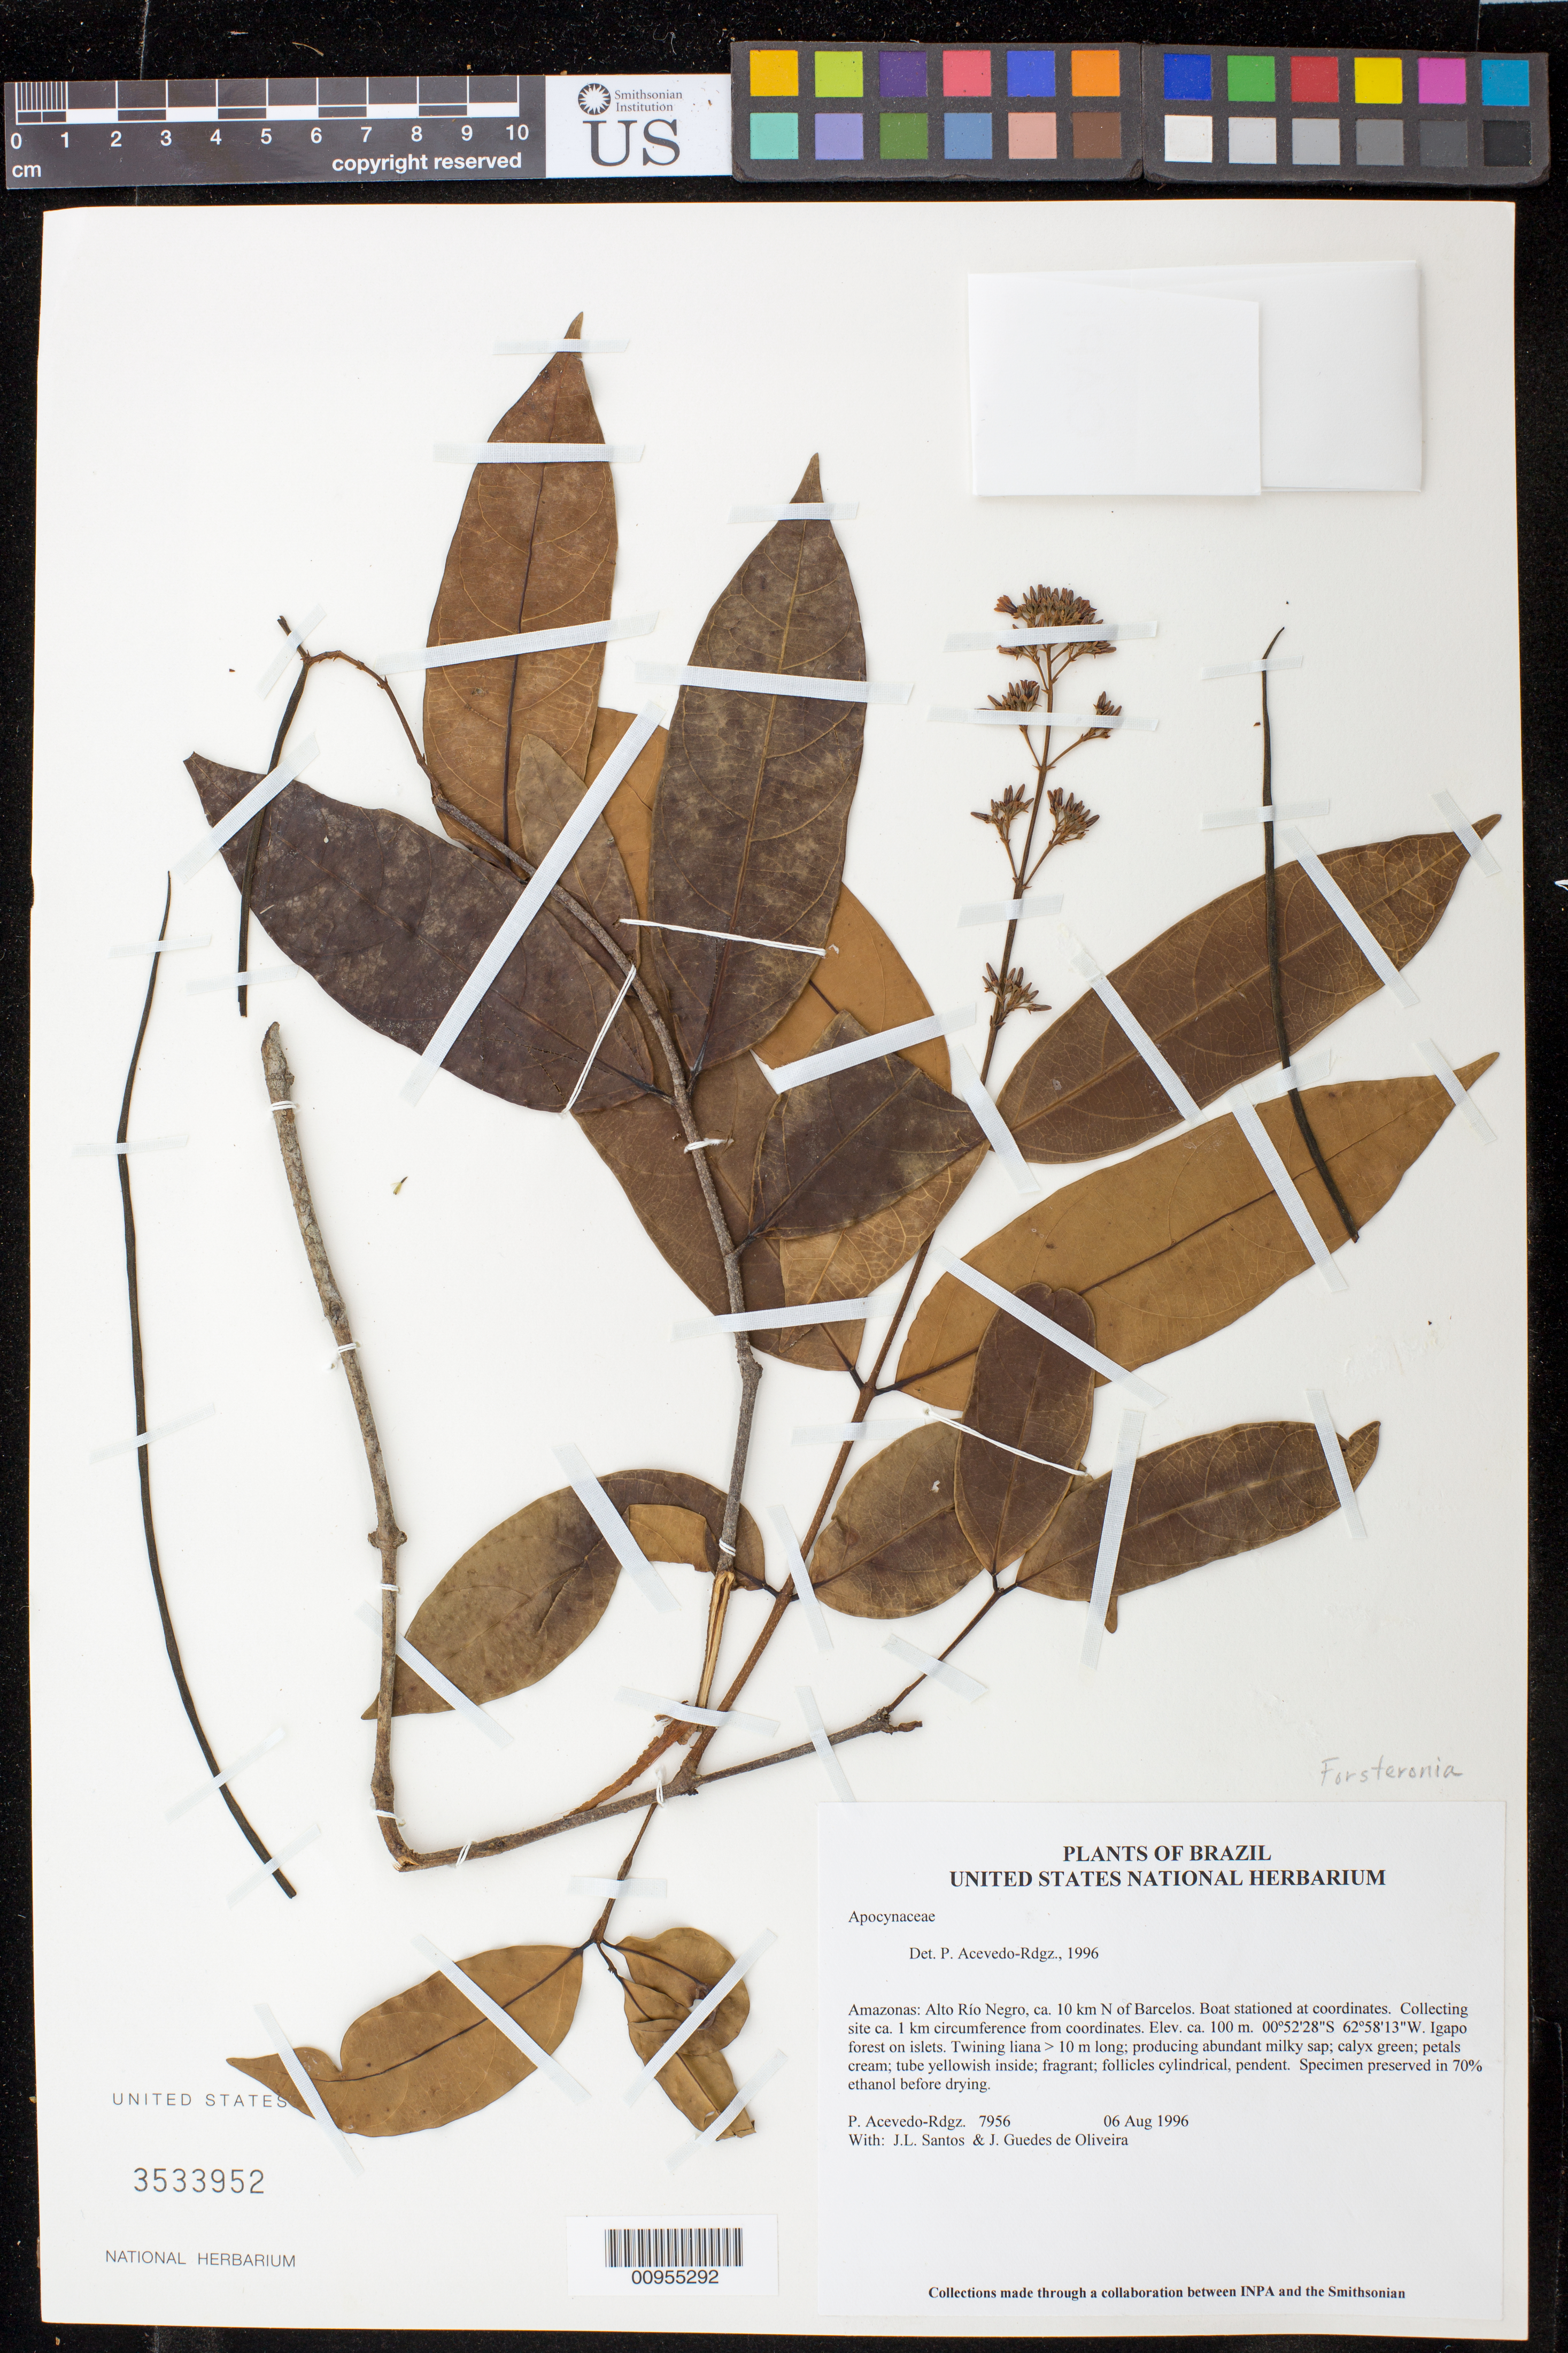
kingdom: Plantae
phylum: Tracheophyta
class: Magnoliopsida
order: Gentianales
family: Apocynaceae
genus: Forsteronia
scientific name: Forsteronia sp.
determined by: Strong, M. T., (US), Smithsonian Institution - National Museum of Natural History (UNITED STATES)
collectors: P. Acevedo-Rodr., J. L. Santos & J. Guedes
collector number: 7956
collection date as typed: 06 Aug 1996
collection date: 1996-08-06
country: Brazil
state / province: Amazonas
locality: Amazonas: Alto Río Negro, ca. 10 km N of Barcelos. Boat stationed at coordinates. Collecting site ca. 1 km circumference from coordinates.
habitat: Igapo forest on islets.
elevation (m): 100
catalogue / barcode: US 3533952